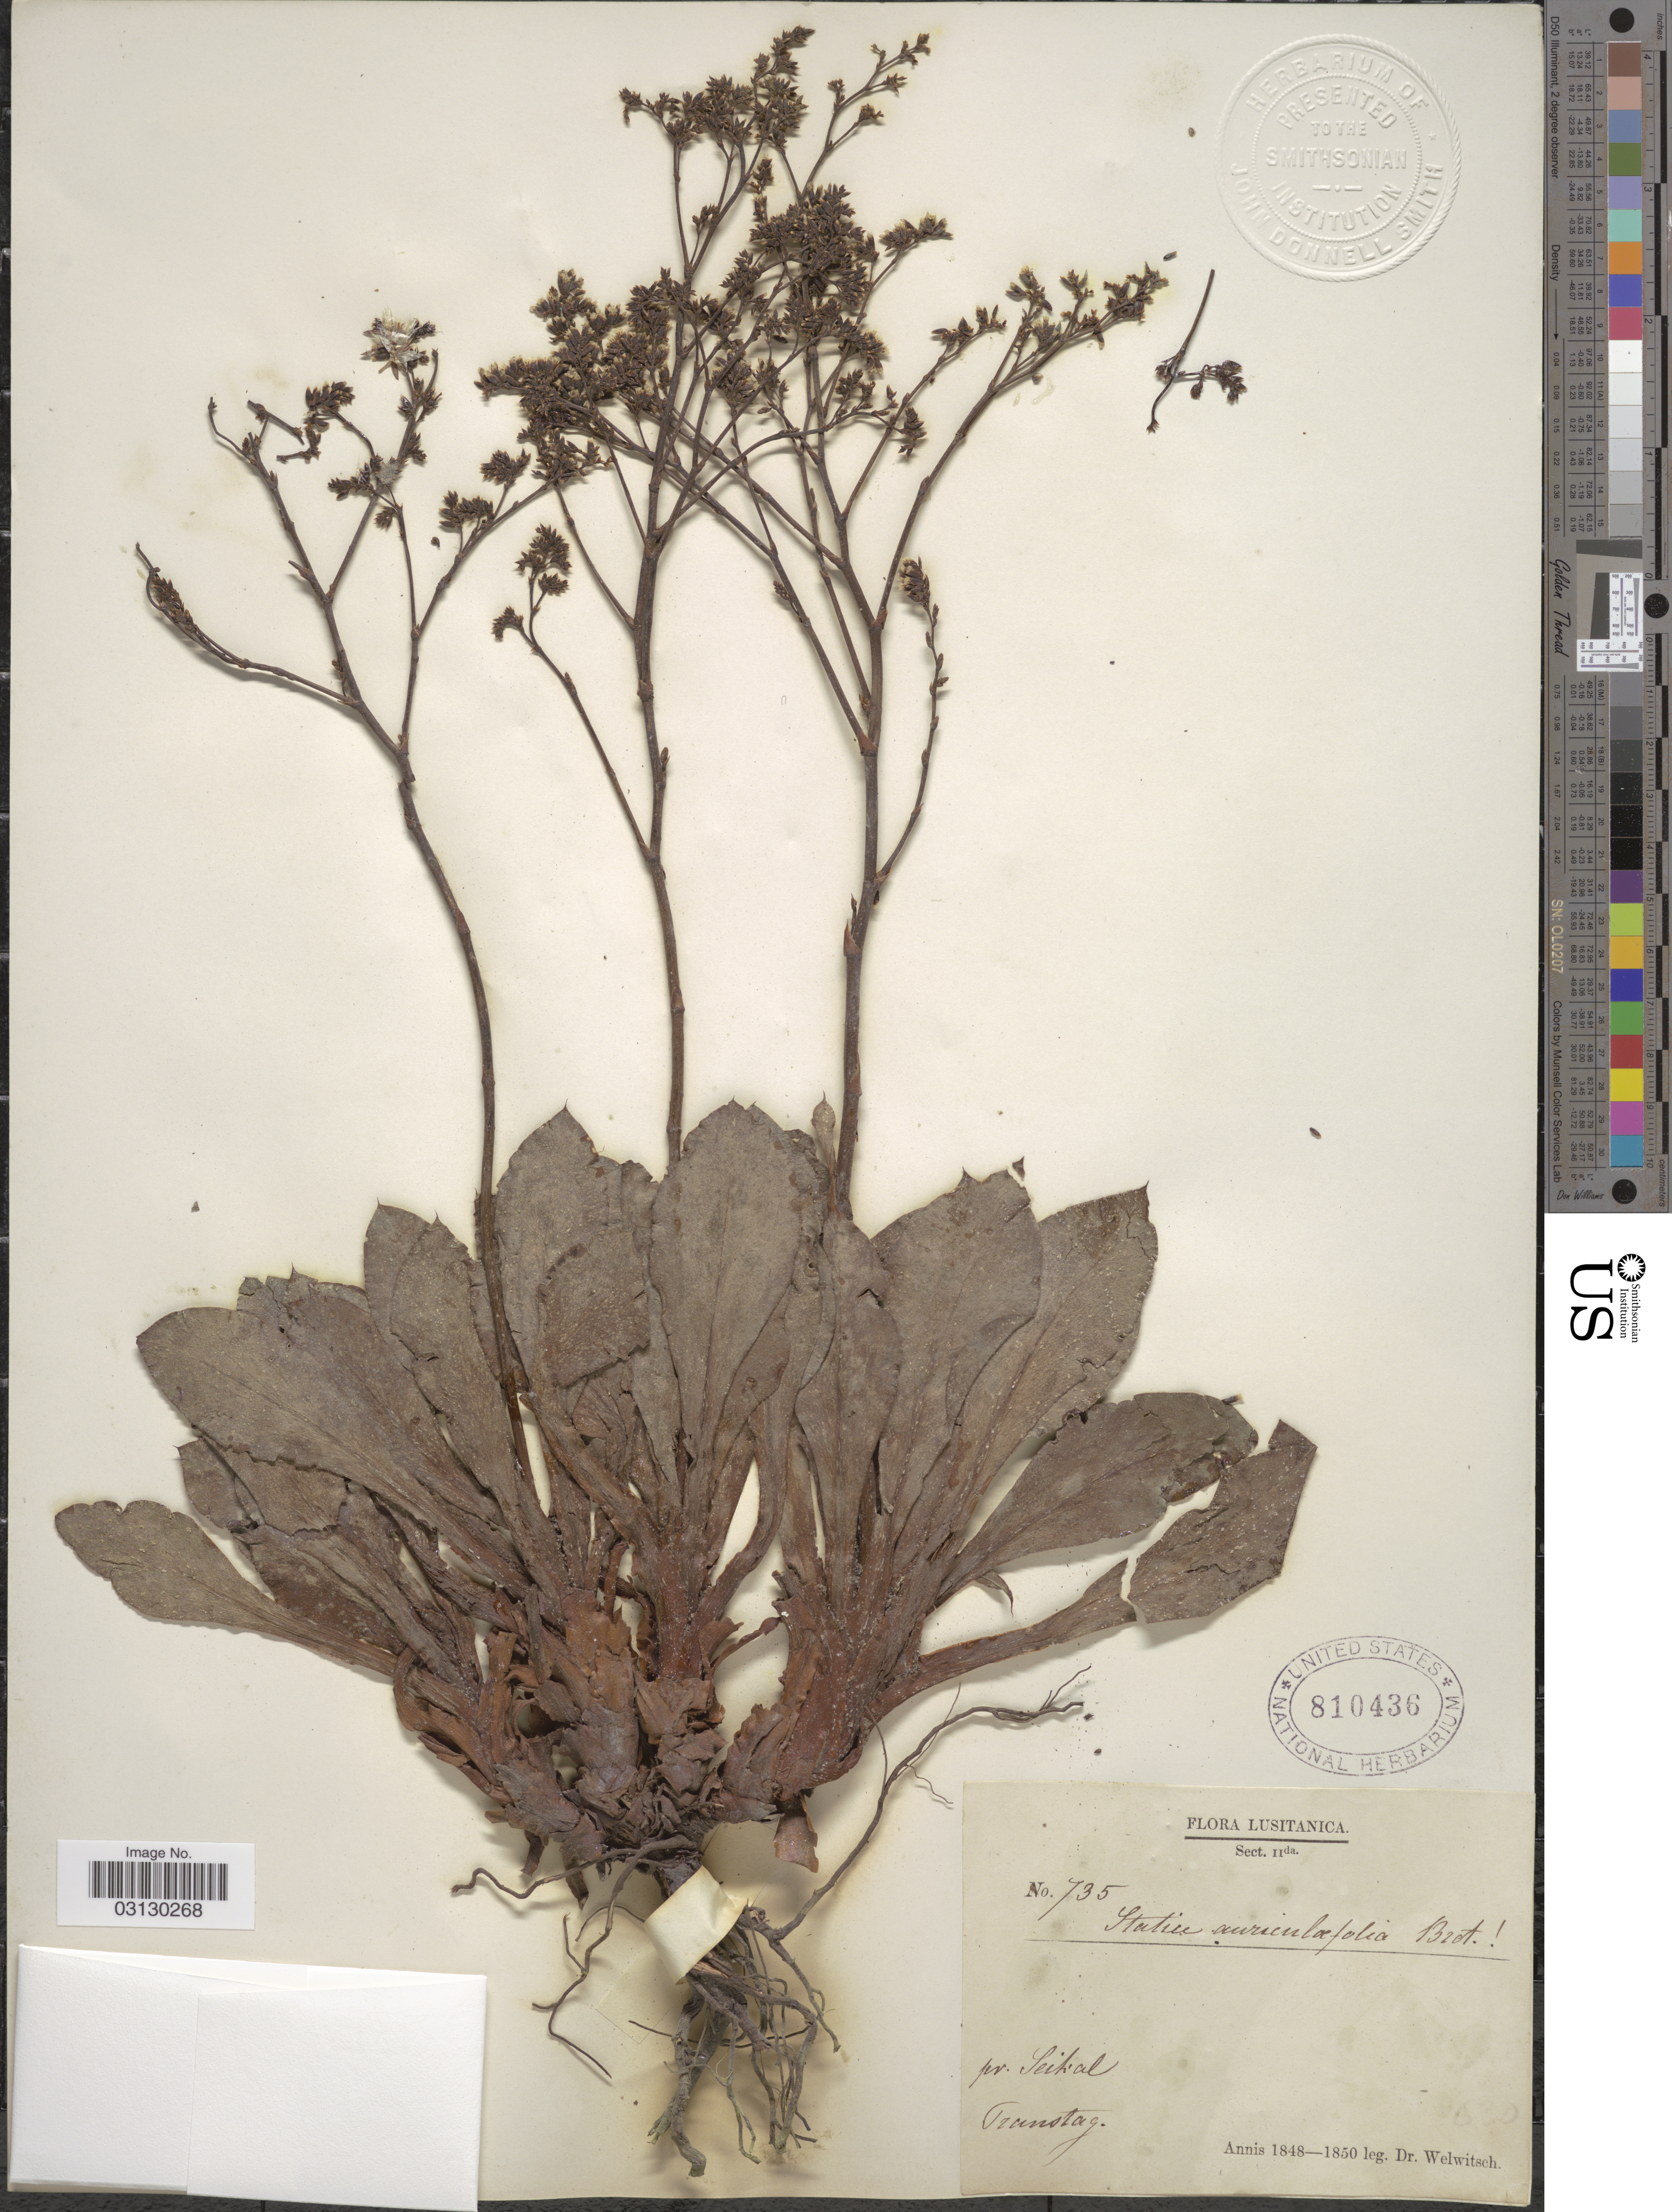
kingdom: Plantae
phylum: Tracheophyta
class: Magnoliopsida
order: Caryophyllales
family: Plumbaginaceae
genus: Limonium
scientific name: Limonium auriculifolium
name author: Druce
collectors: -. Welwitsch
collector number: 735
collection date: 1848/1850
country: Portugal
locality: Lusitanica, pr. Seikal [interpreted], Transtag.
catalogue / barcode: US 810436